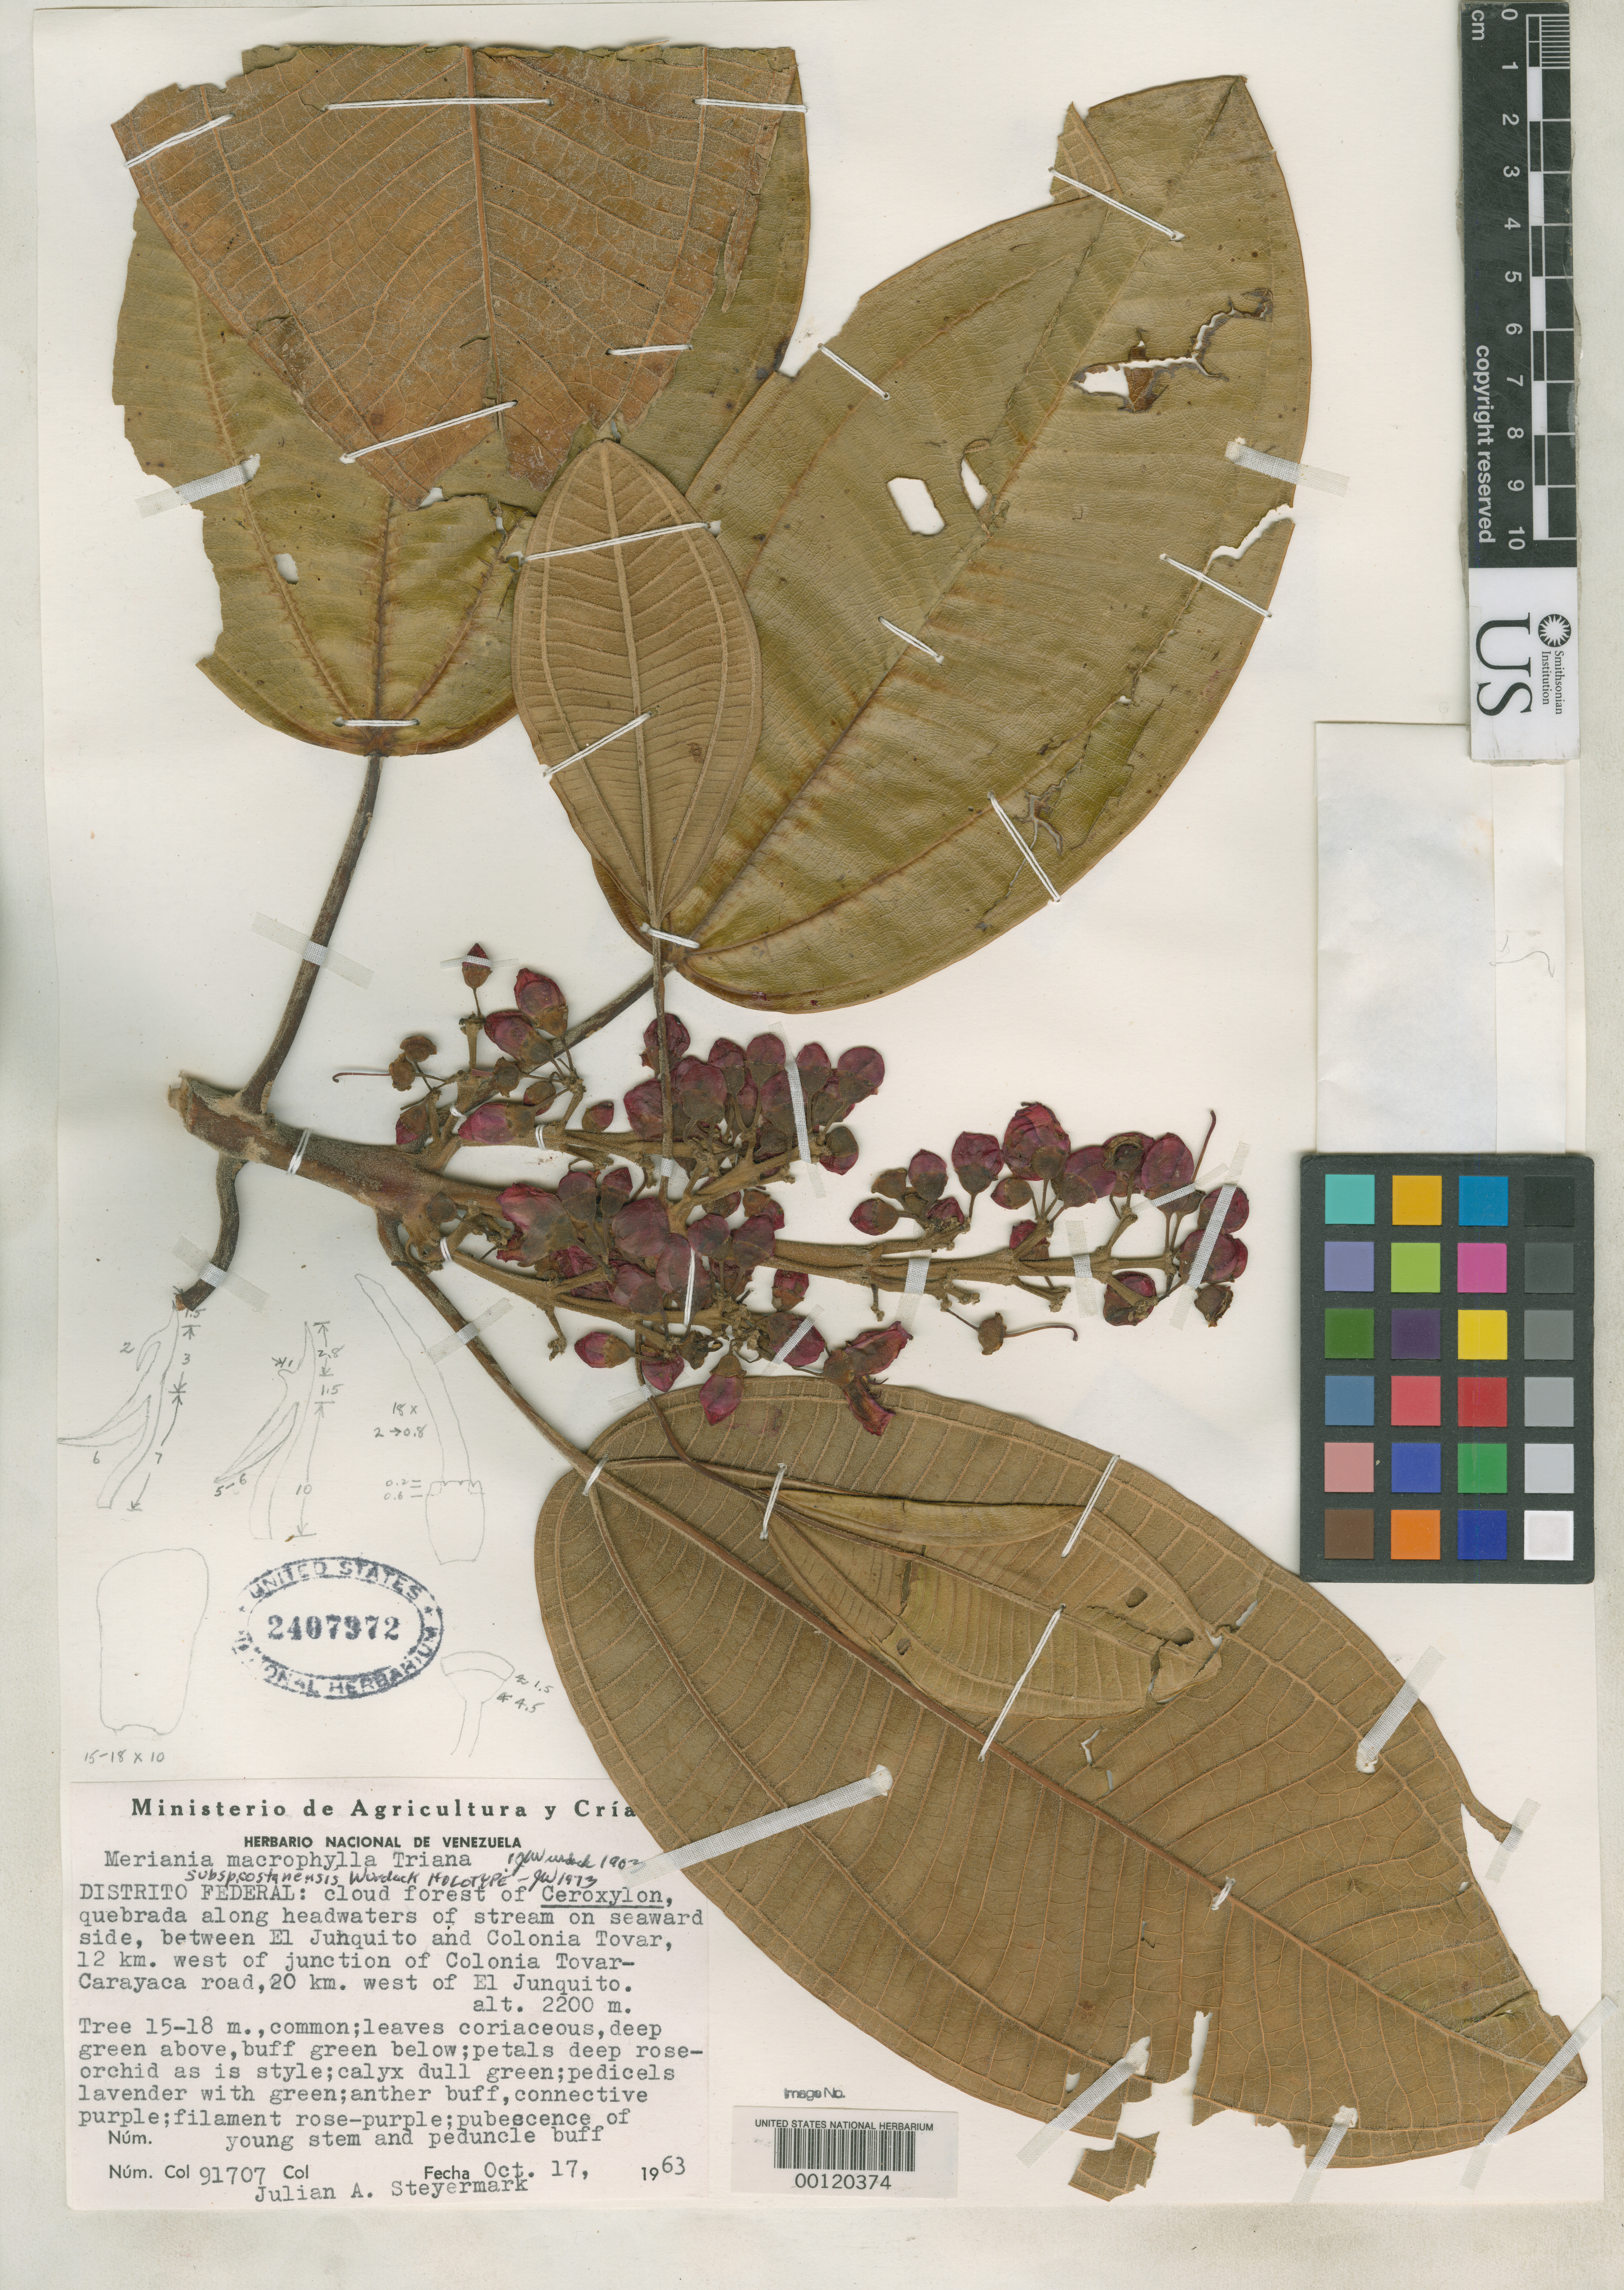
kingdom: Plantae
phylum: Tracheophyta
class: Magnoliopsida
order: Myrtales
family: Melastomataceae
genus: Meriania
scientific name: Meriania macrophylla subsp. costanensis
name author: Wurdack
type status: Holotype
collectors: J. Steyermark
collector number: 91707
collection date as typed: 17 Oct 1963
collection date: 1963-10-17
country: Venezuela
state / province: Distrito Federal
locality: El Junquito-Colonia Tovar.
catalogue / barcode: US 2407972